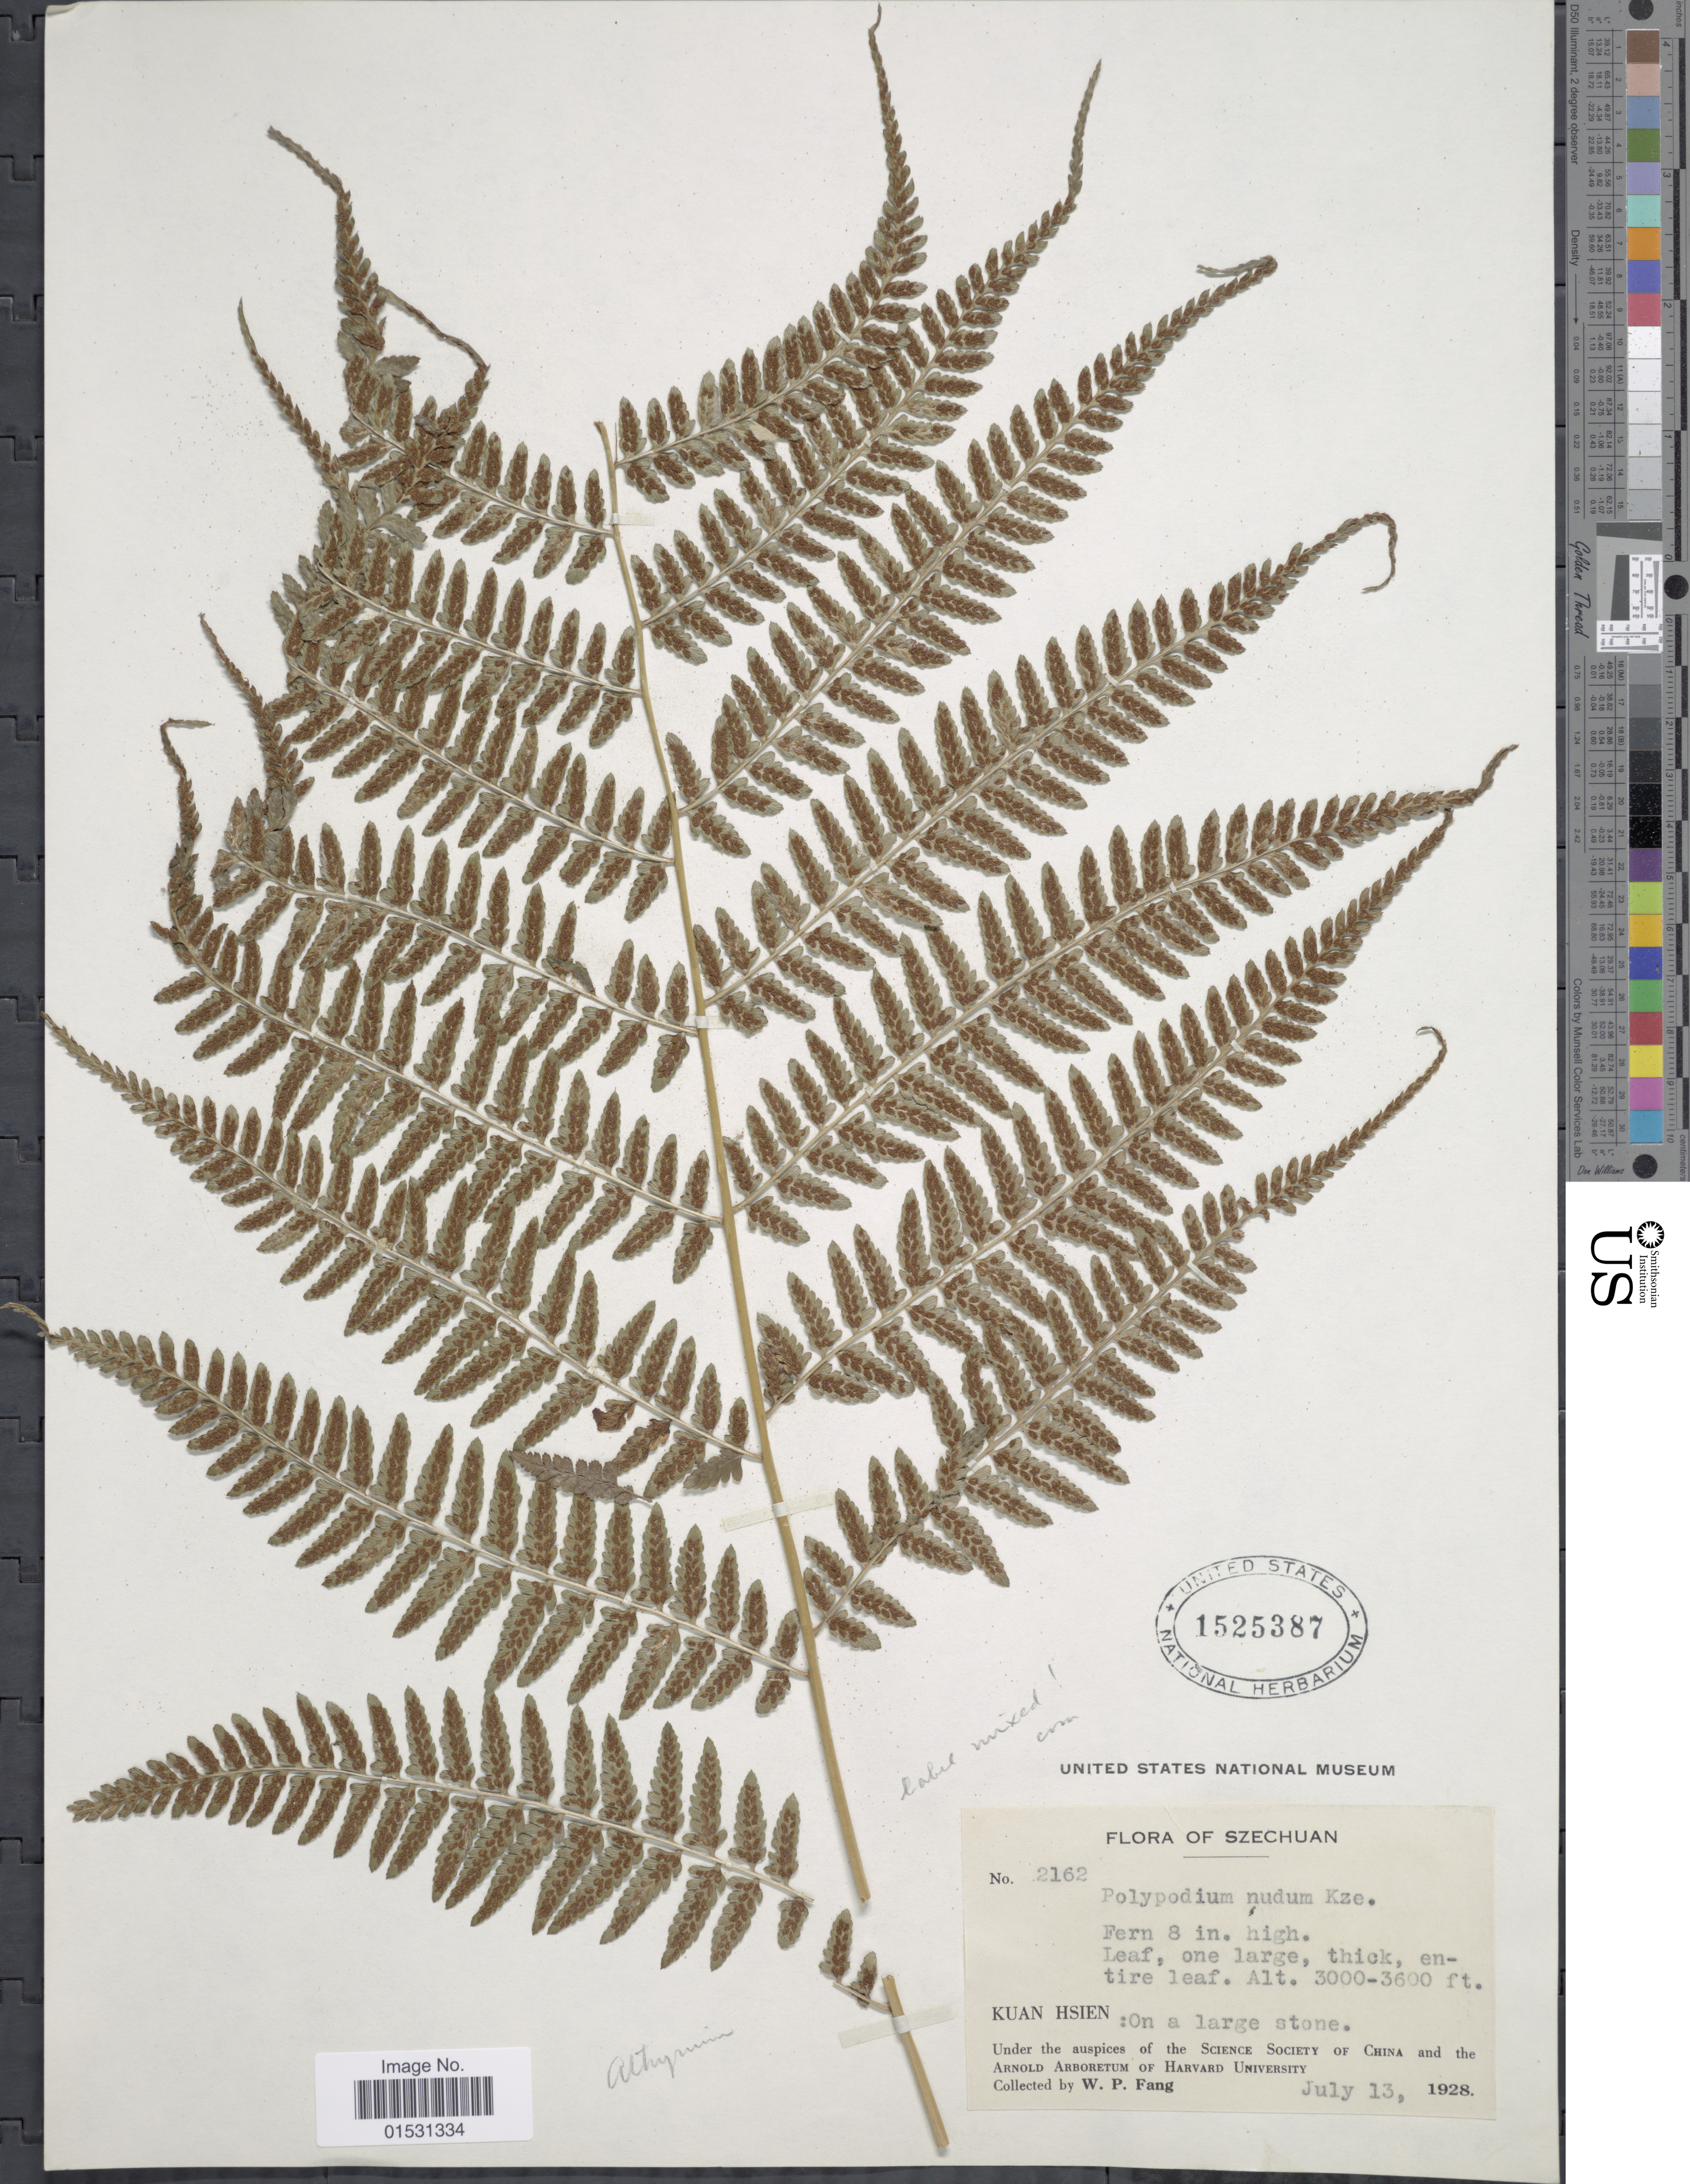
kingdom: Plantae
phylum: Tracheophyta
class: Polypodiopsida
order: Polypodiales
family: Athyriaceae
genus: Athyrium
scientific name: Athyrium sp.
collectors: W. P. Fang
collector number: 2162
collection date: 1928-07-13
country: China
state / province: Sichuan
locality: Szechuan. Kuan Hsien.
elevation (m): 914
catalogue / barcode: US 1525387